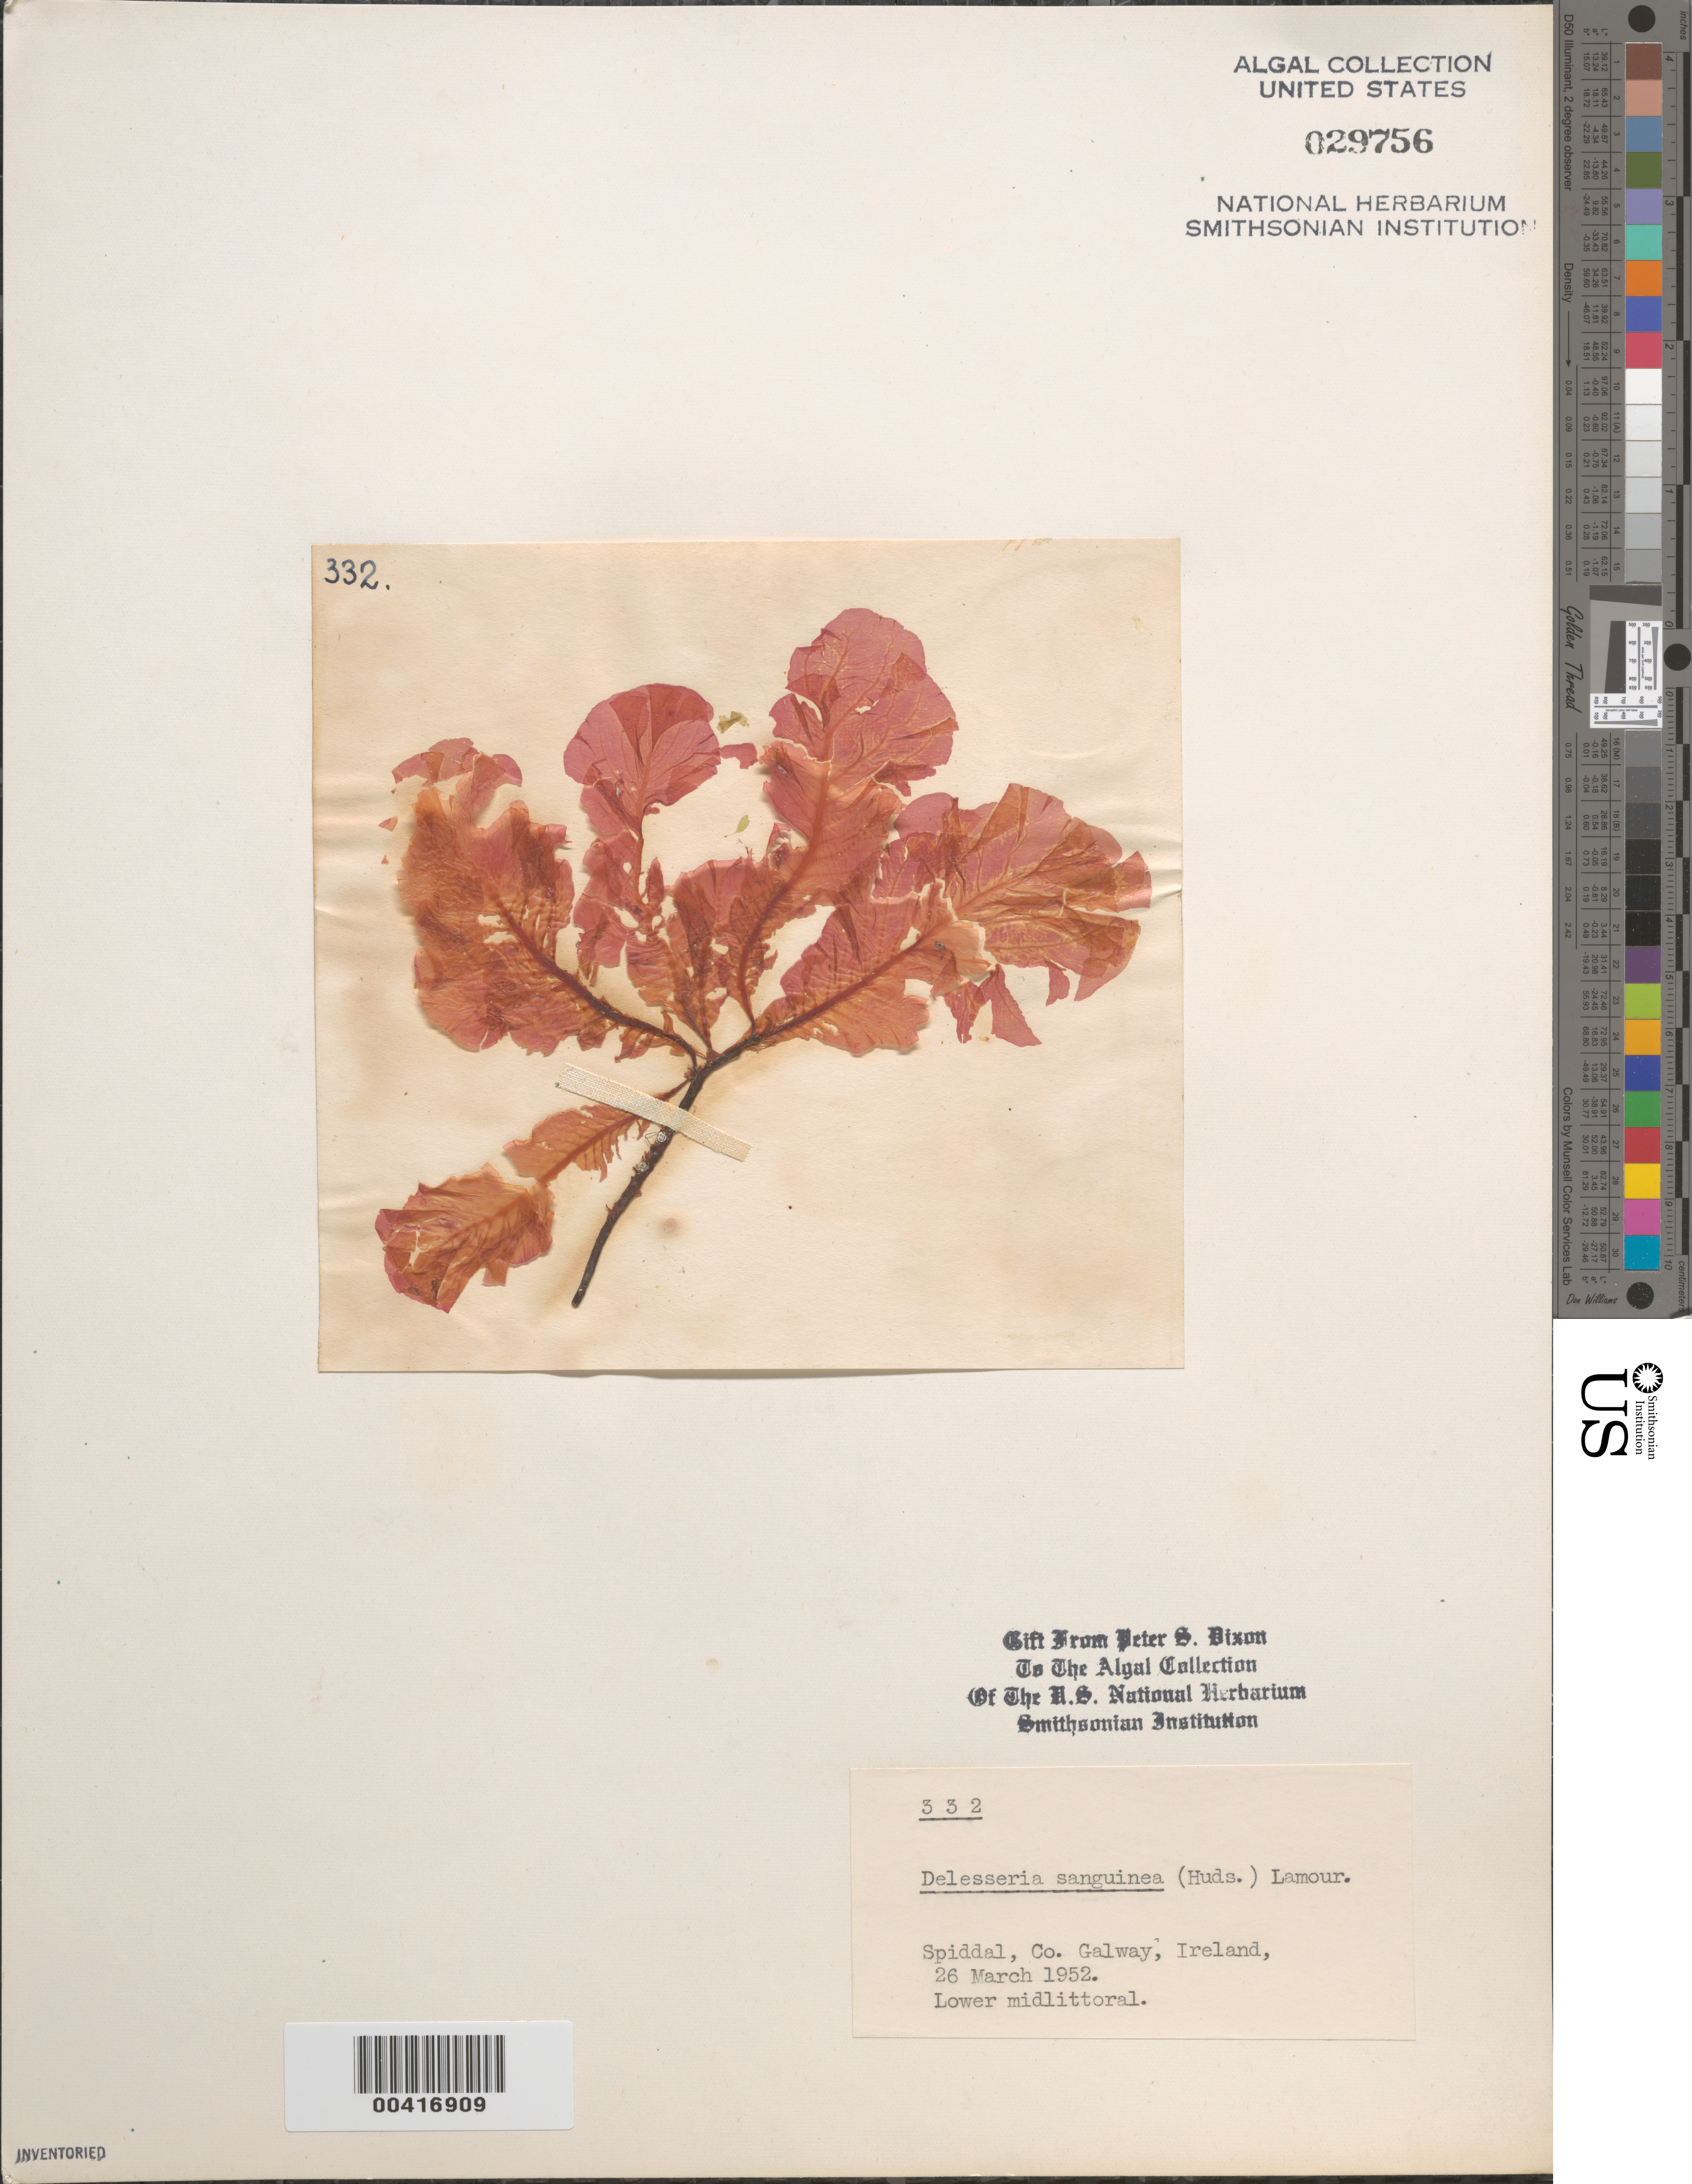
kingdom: Plantae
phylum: Rhodophyta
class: Florideophyceae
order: Ceramiales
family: Delesseriaceae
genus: Delesseria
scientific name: Delesseria sanguinea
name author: (Huds.) J.V.Lamouroux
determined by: Dixon, P. S.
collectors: P. S. Dixon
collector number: PSD 332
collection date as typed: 26 Mar 1952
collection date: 1952-03-26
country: Ireland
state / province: Connaught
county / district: Galway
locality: Spiddal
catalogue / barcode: US 29756